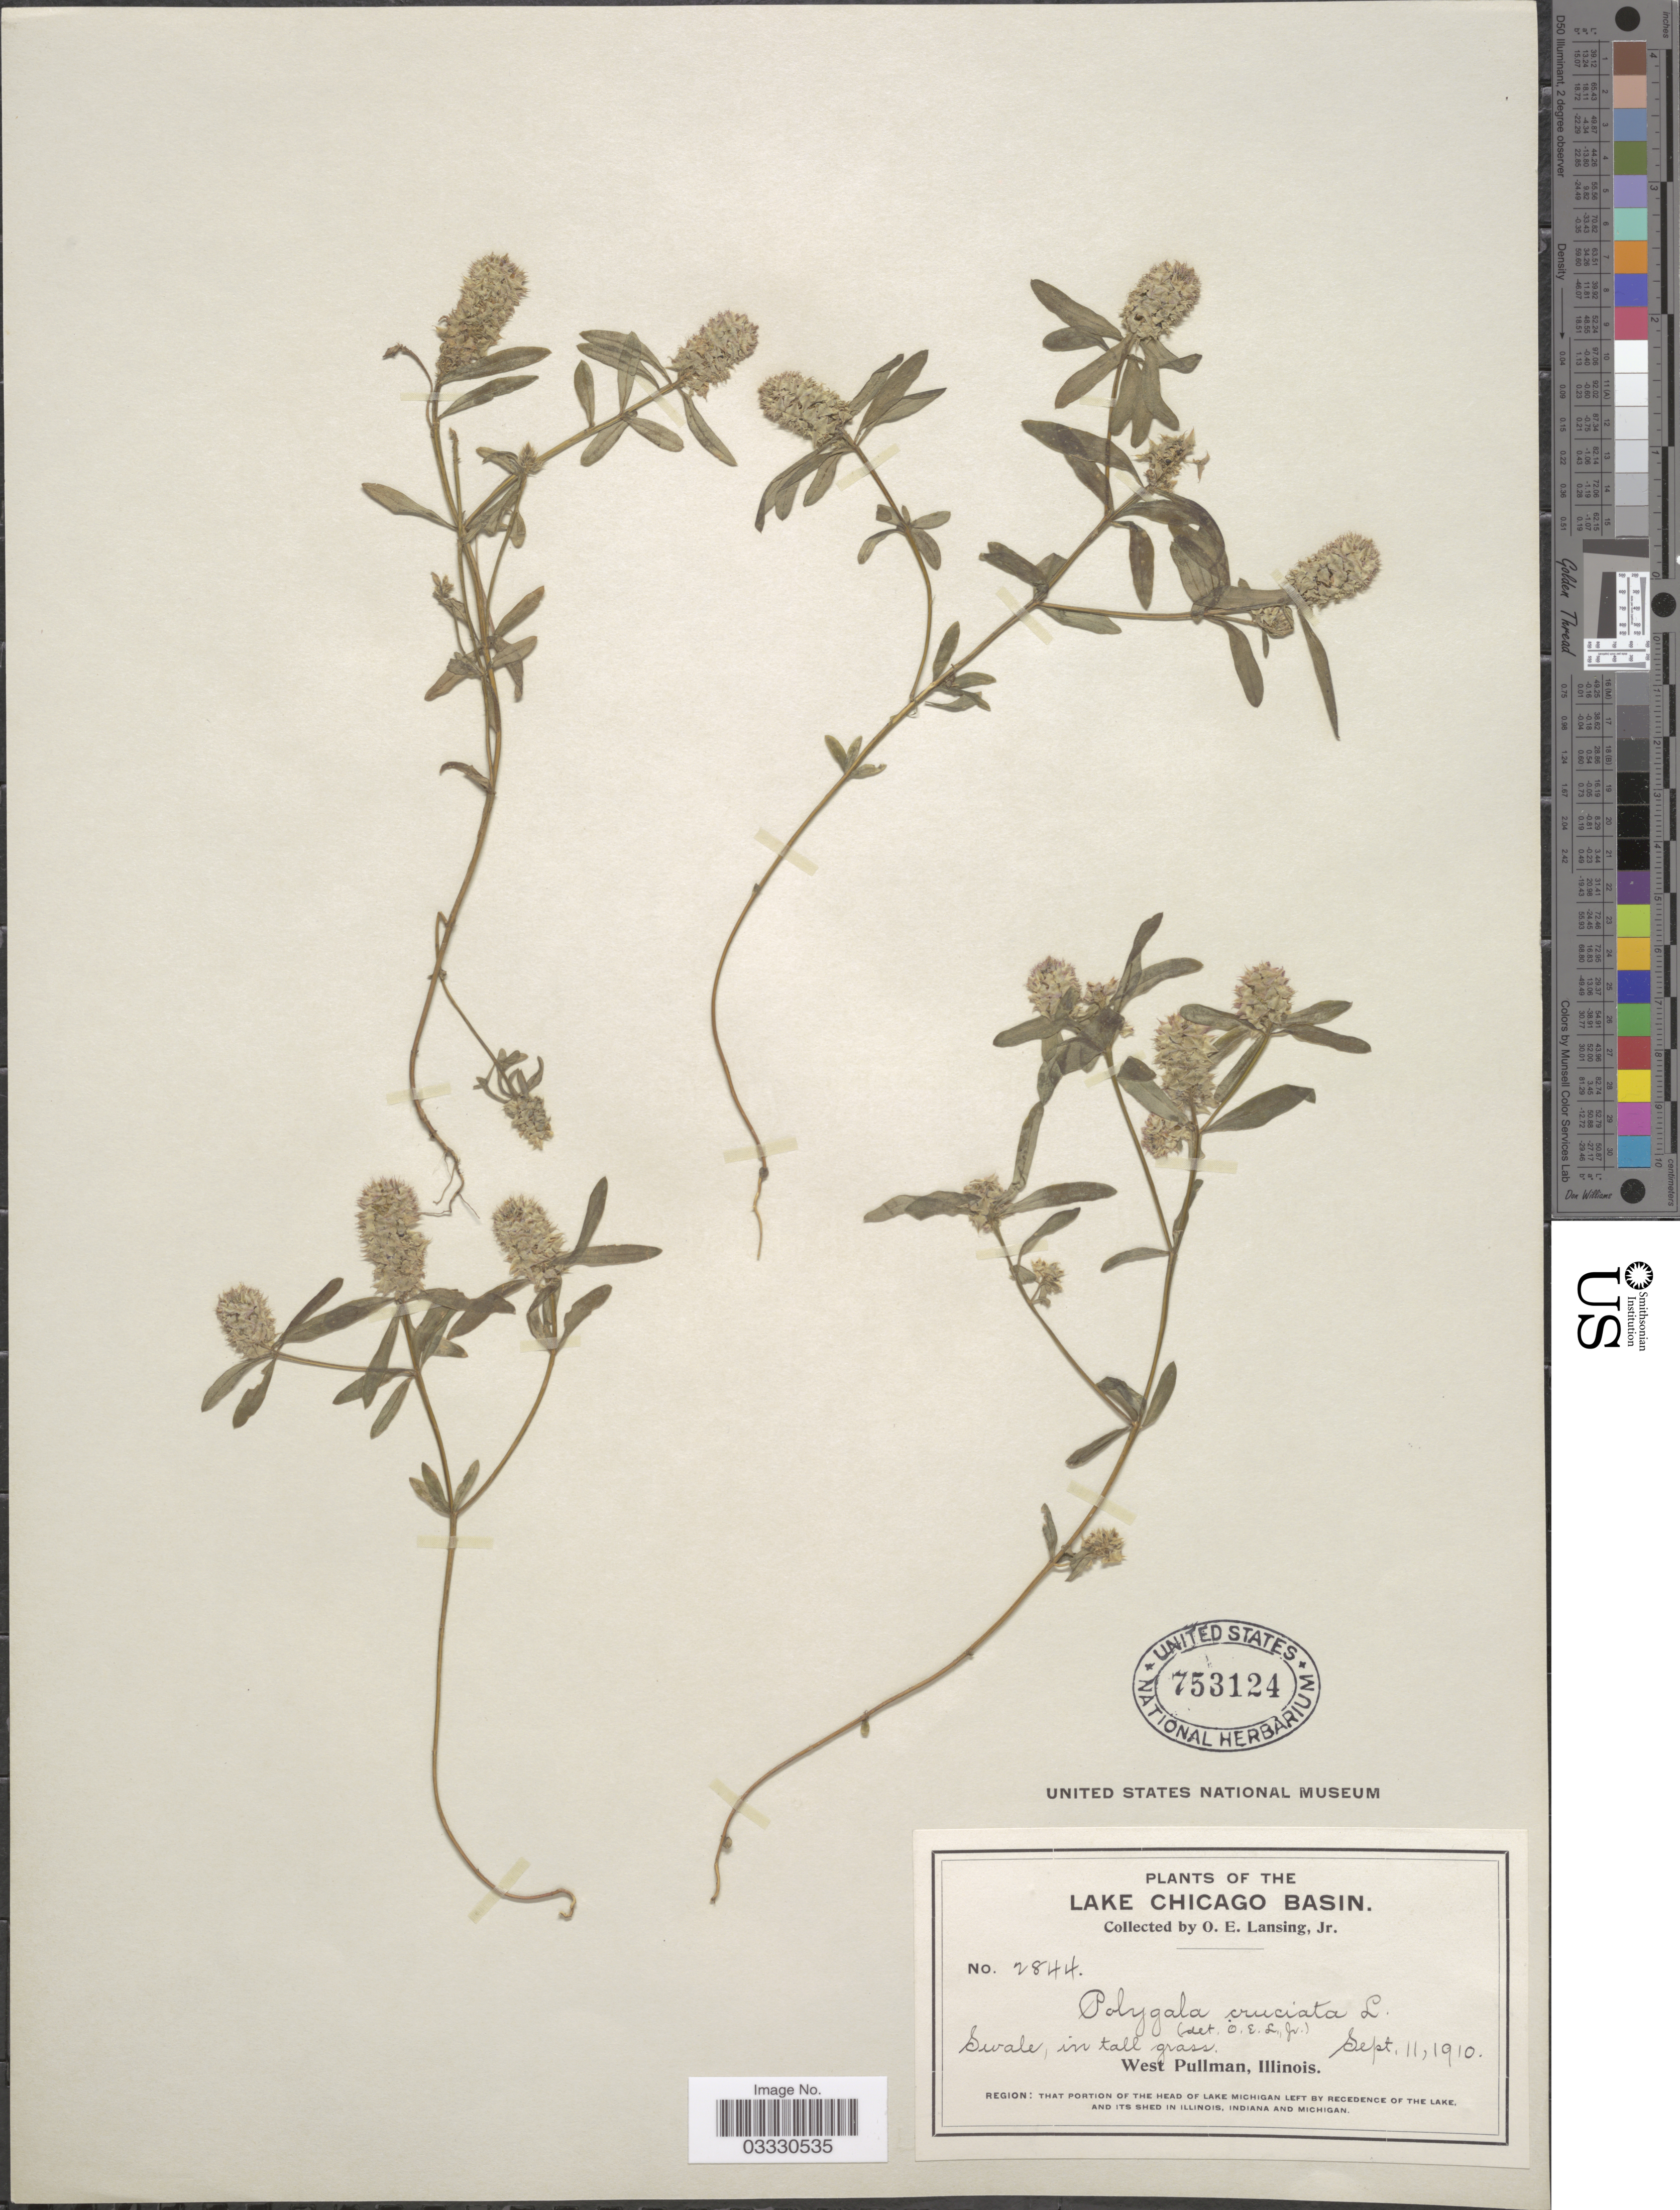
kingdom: Plantae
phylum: Tracheophyta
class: Magnoliopsida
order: Fabales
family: Polygalaceae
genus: Polygala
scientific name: Polygala cruciata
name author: L.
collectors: O. Lansing Jr.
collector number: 2844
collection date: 1910-09-11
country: United States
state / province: Illinois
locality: Lake Chicago Basin. West Pullman.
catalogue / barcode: US 753124